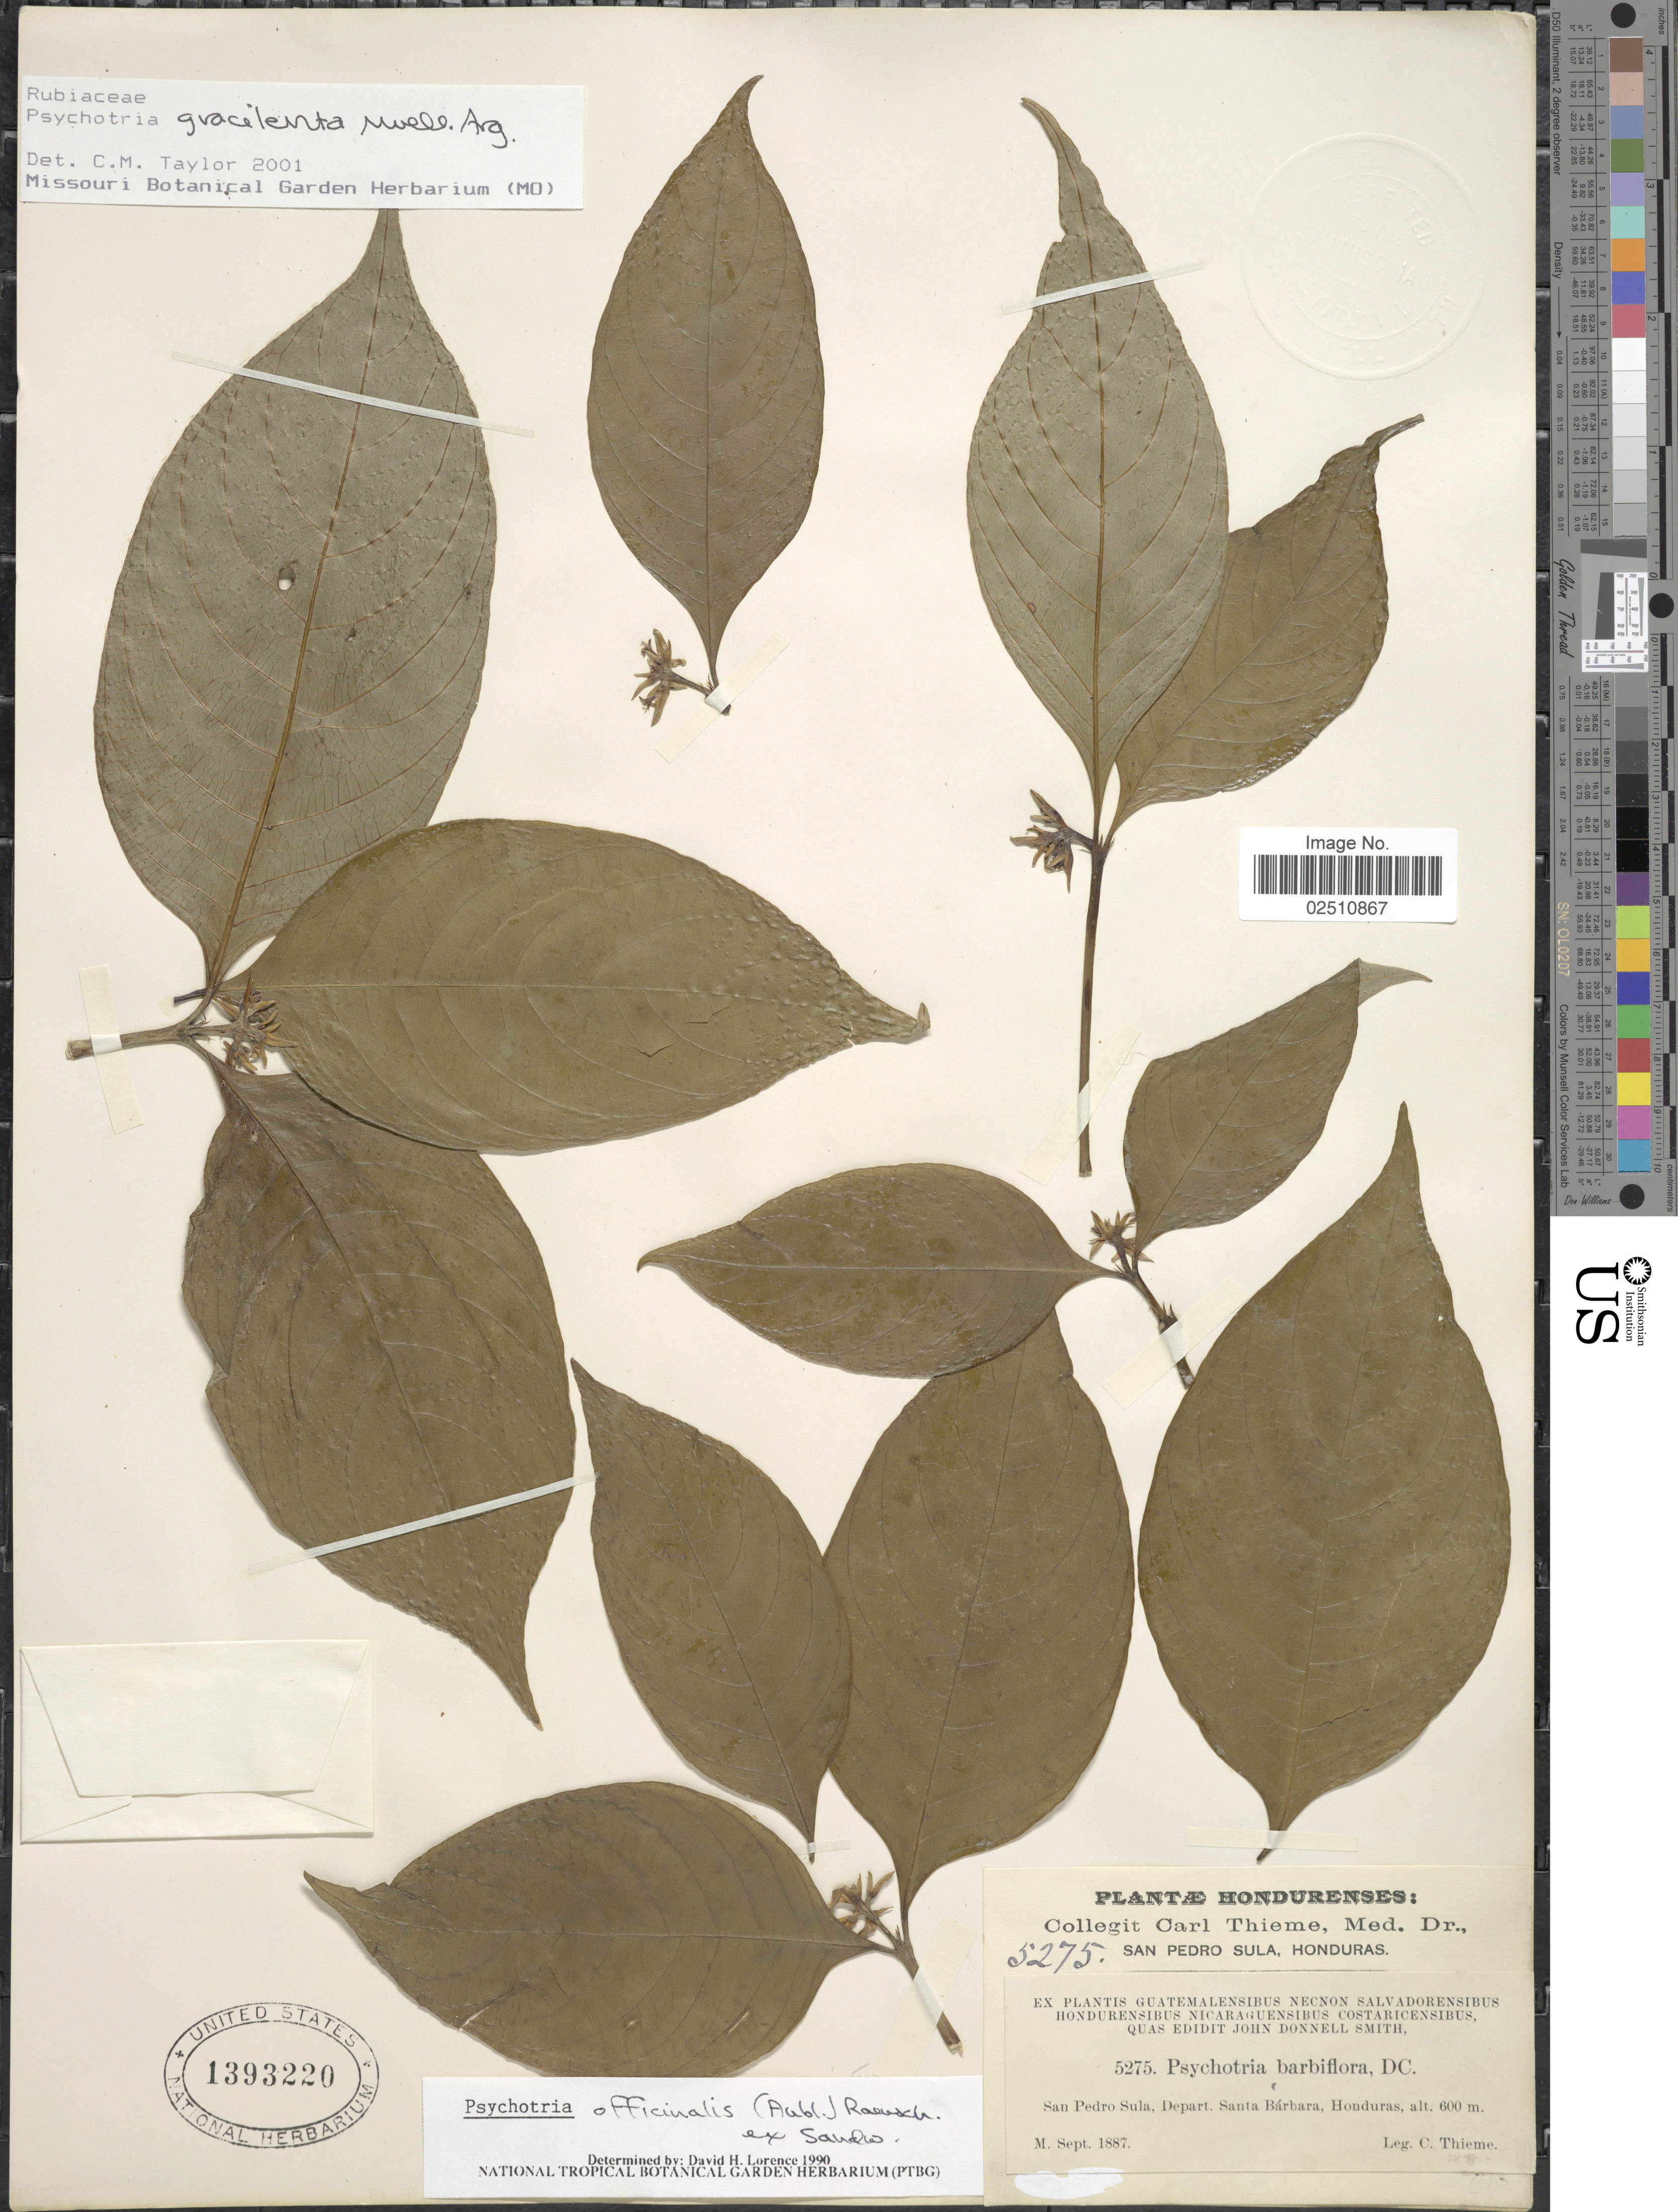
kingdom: Plantae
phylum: Tracheophyta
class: Magnoliopsida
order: Gentianales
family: Rubiaceae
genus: Psychotria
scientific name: Psychotria gracilenta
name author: Müll. Arg.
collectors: C. Thieme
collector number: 5275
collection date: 1887-09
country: Honduras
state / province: Cortés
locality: San Pedro Sula, Dept. Santa Bárbara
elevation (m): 600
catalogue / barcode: US 1393220